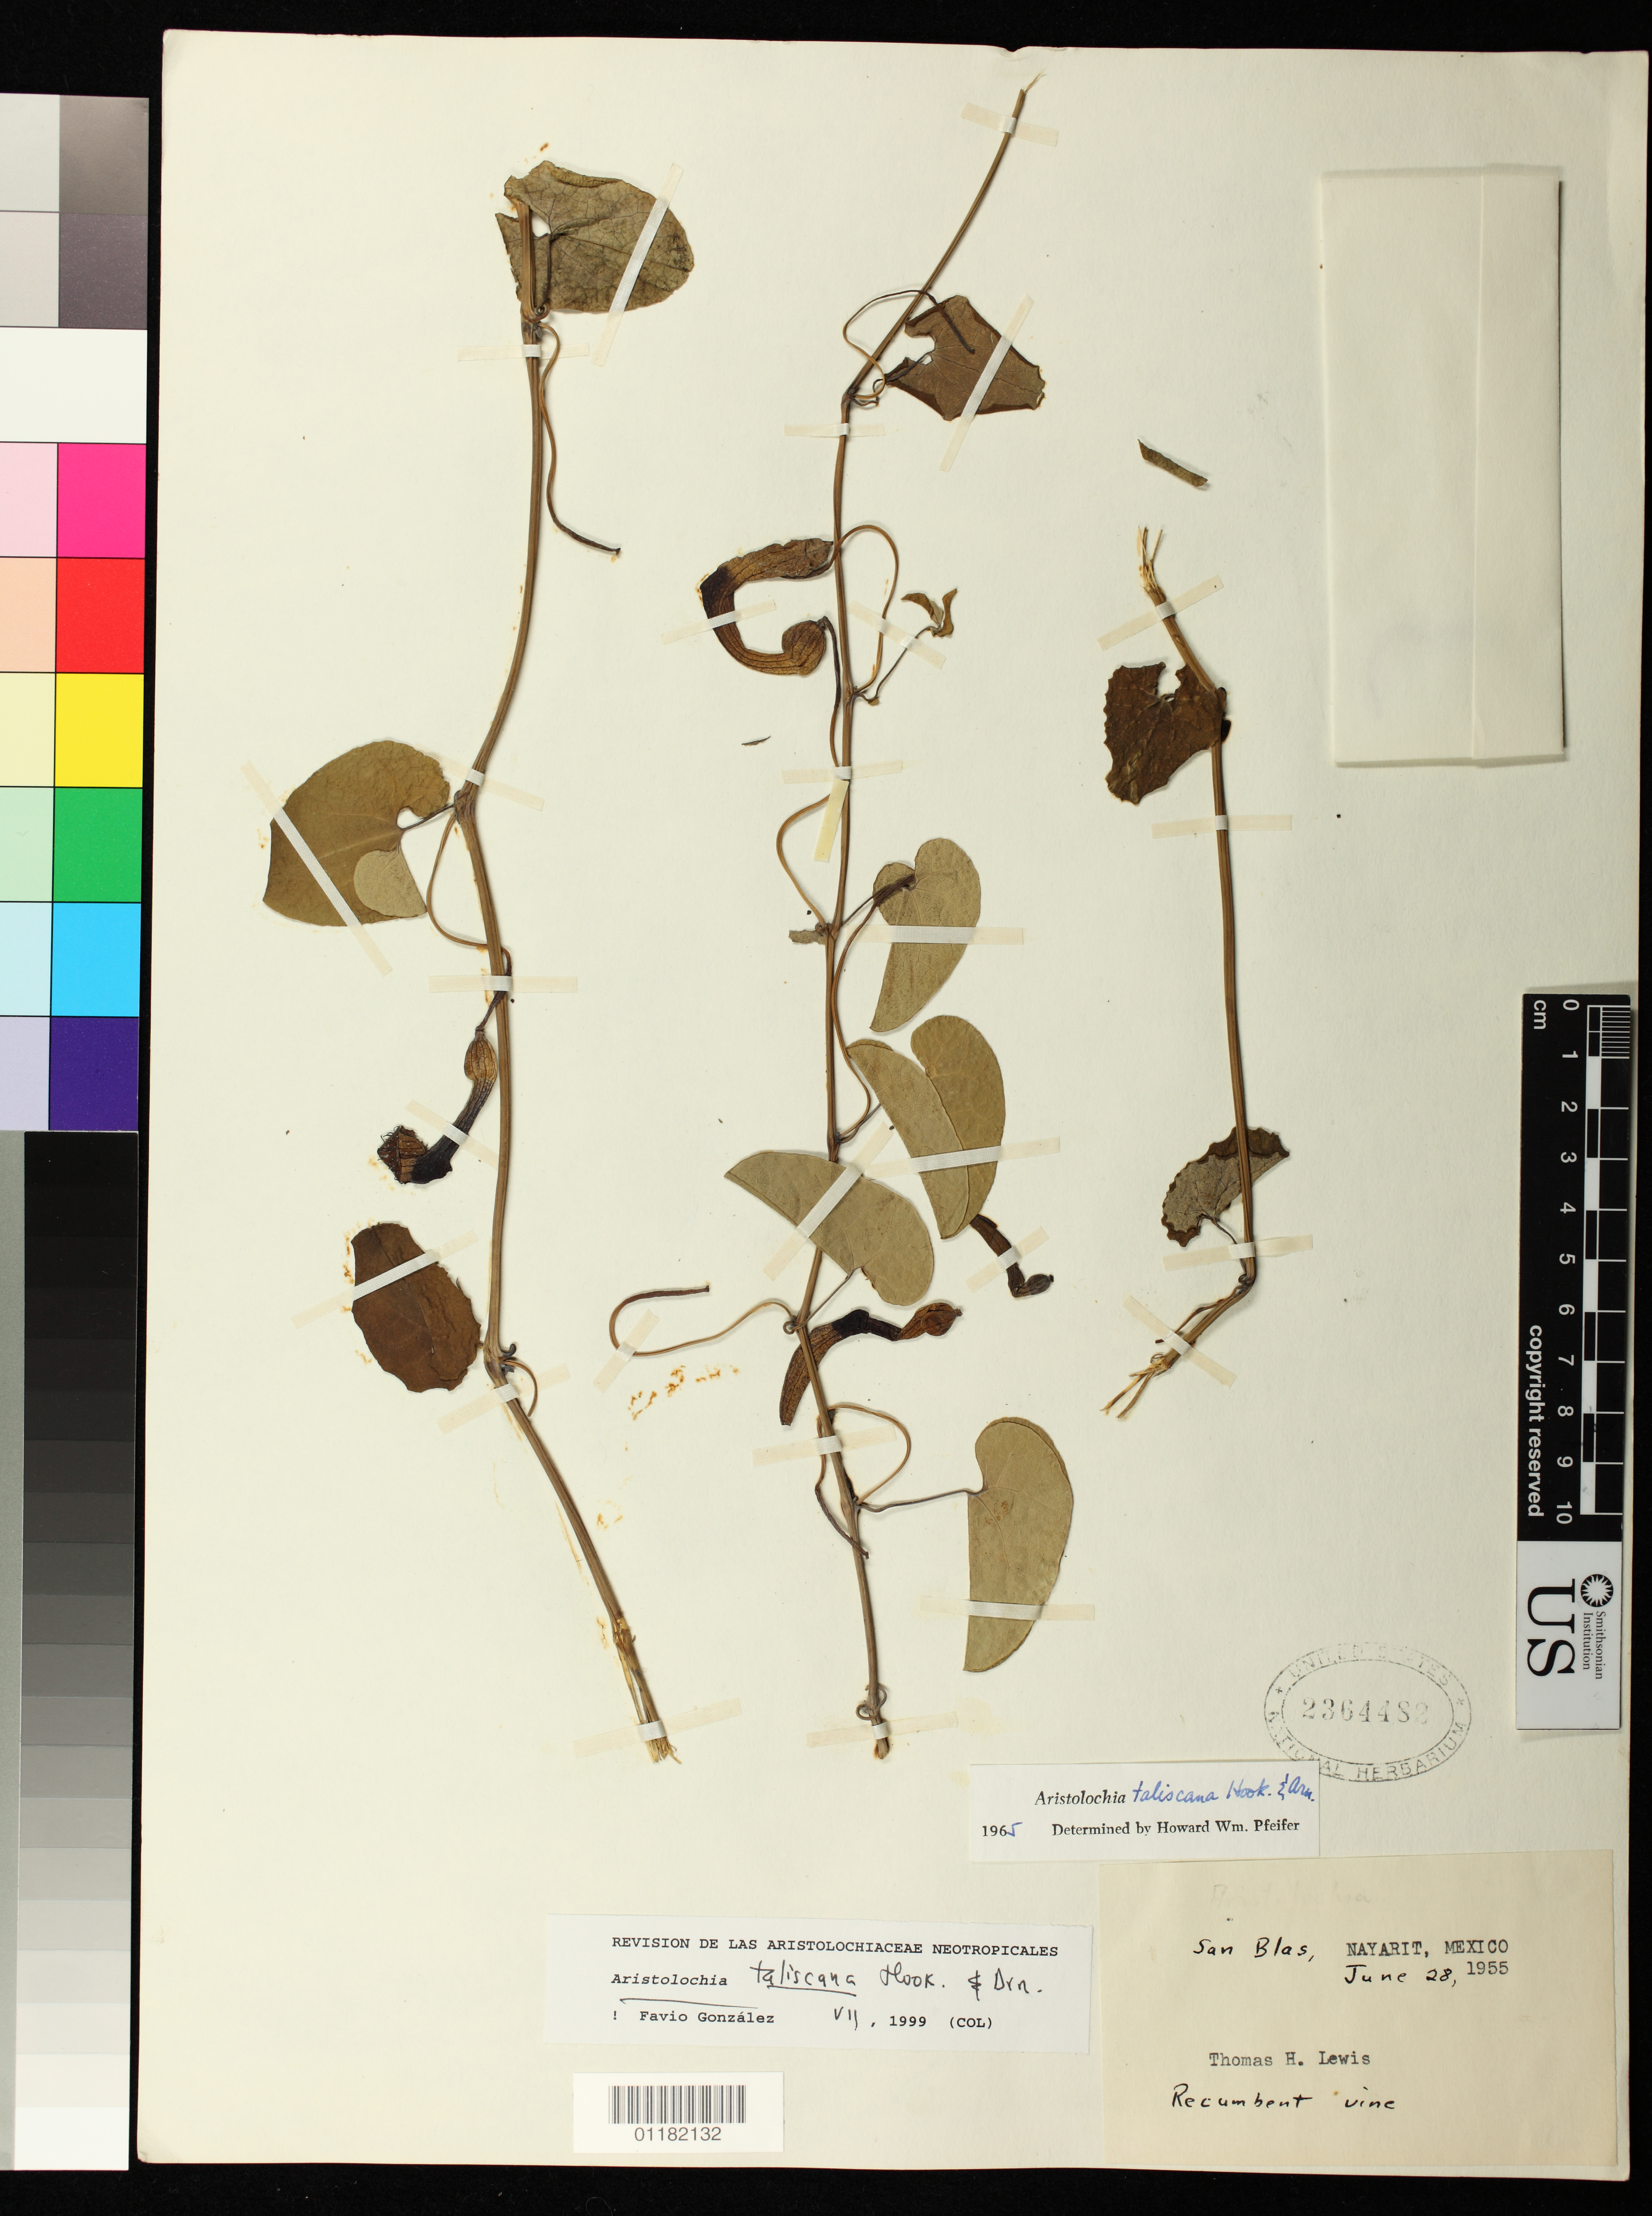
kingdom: Plantae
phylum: Tracheophyta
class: Magnoliopsida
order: Piperales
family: Aristolochiaceae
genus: Aristolochia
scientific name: Aristolochia taliscana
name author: Hook. & Arn.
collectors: T. H. Lewis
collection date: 1955-06-28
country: Mexico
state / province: Nayarit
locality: San Blas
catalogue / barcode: US 2364482